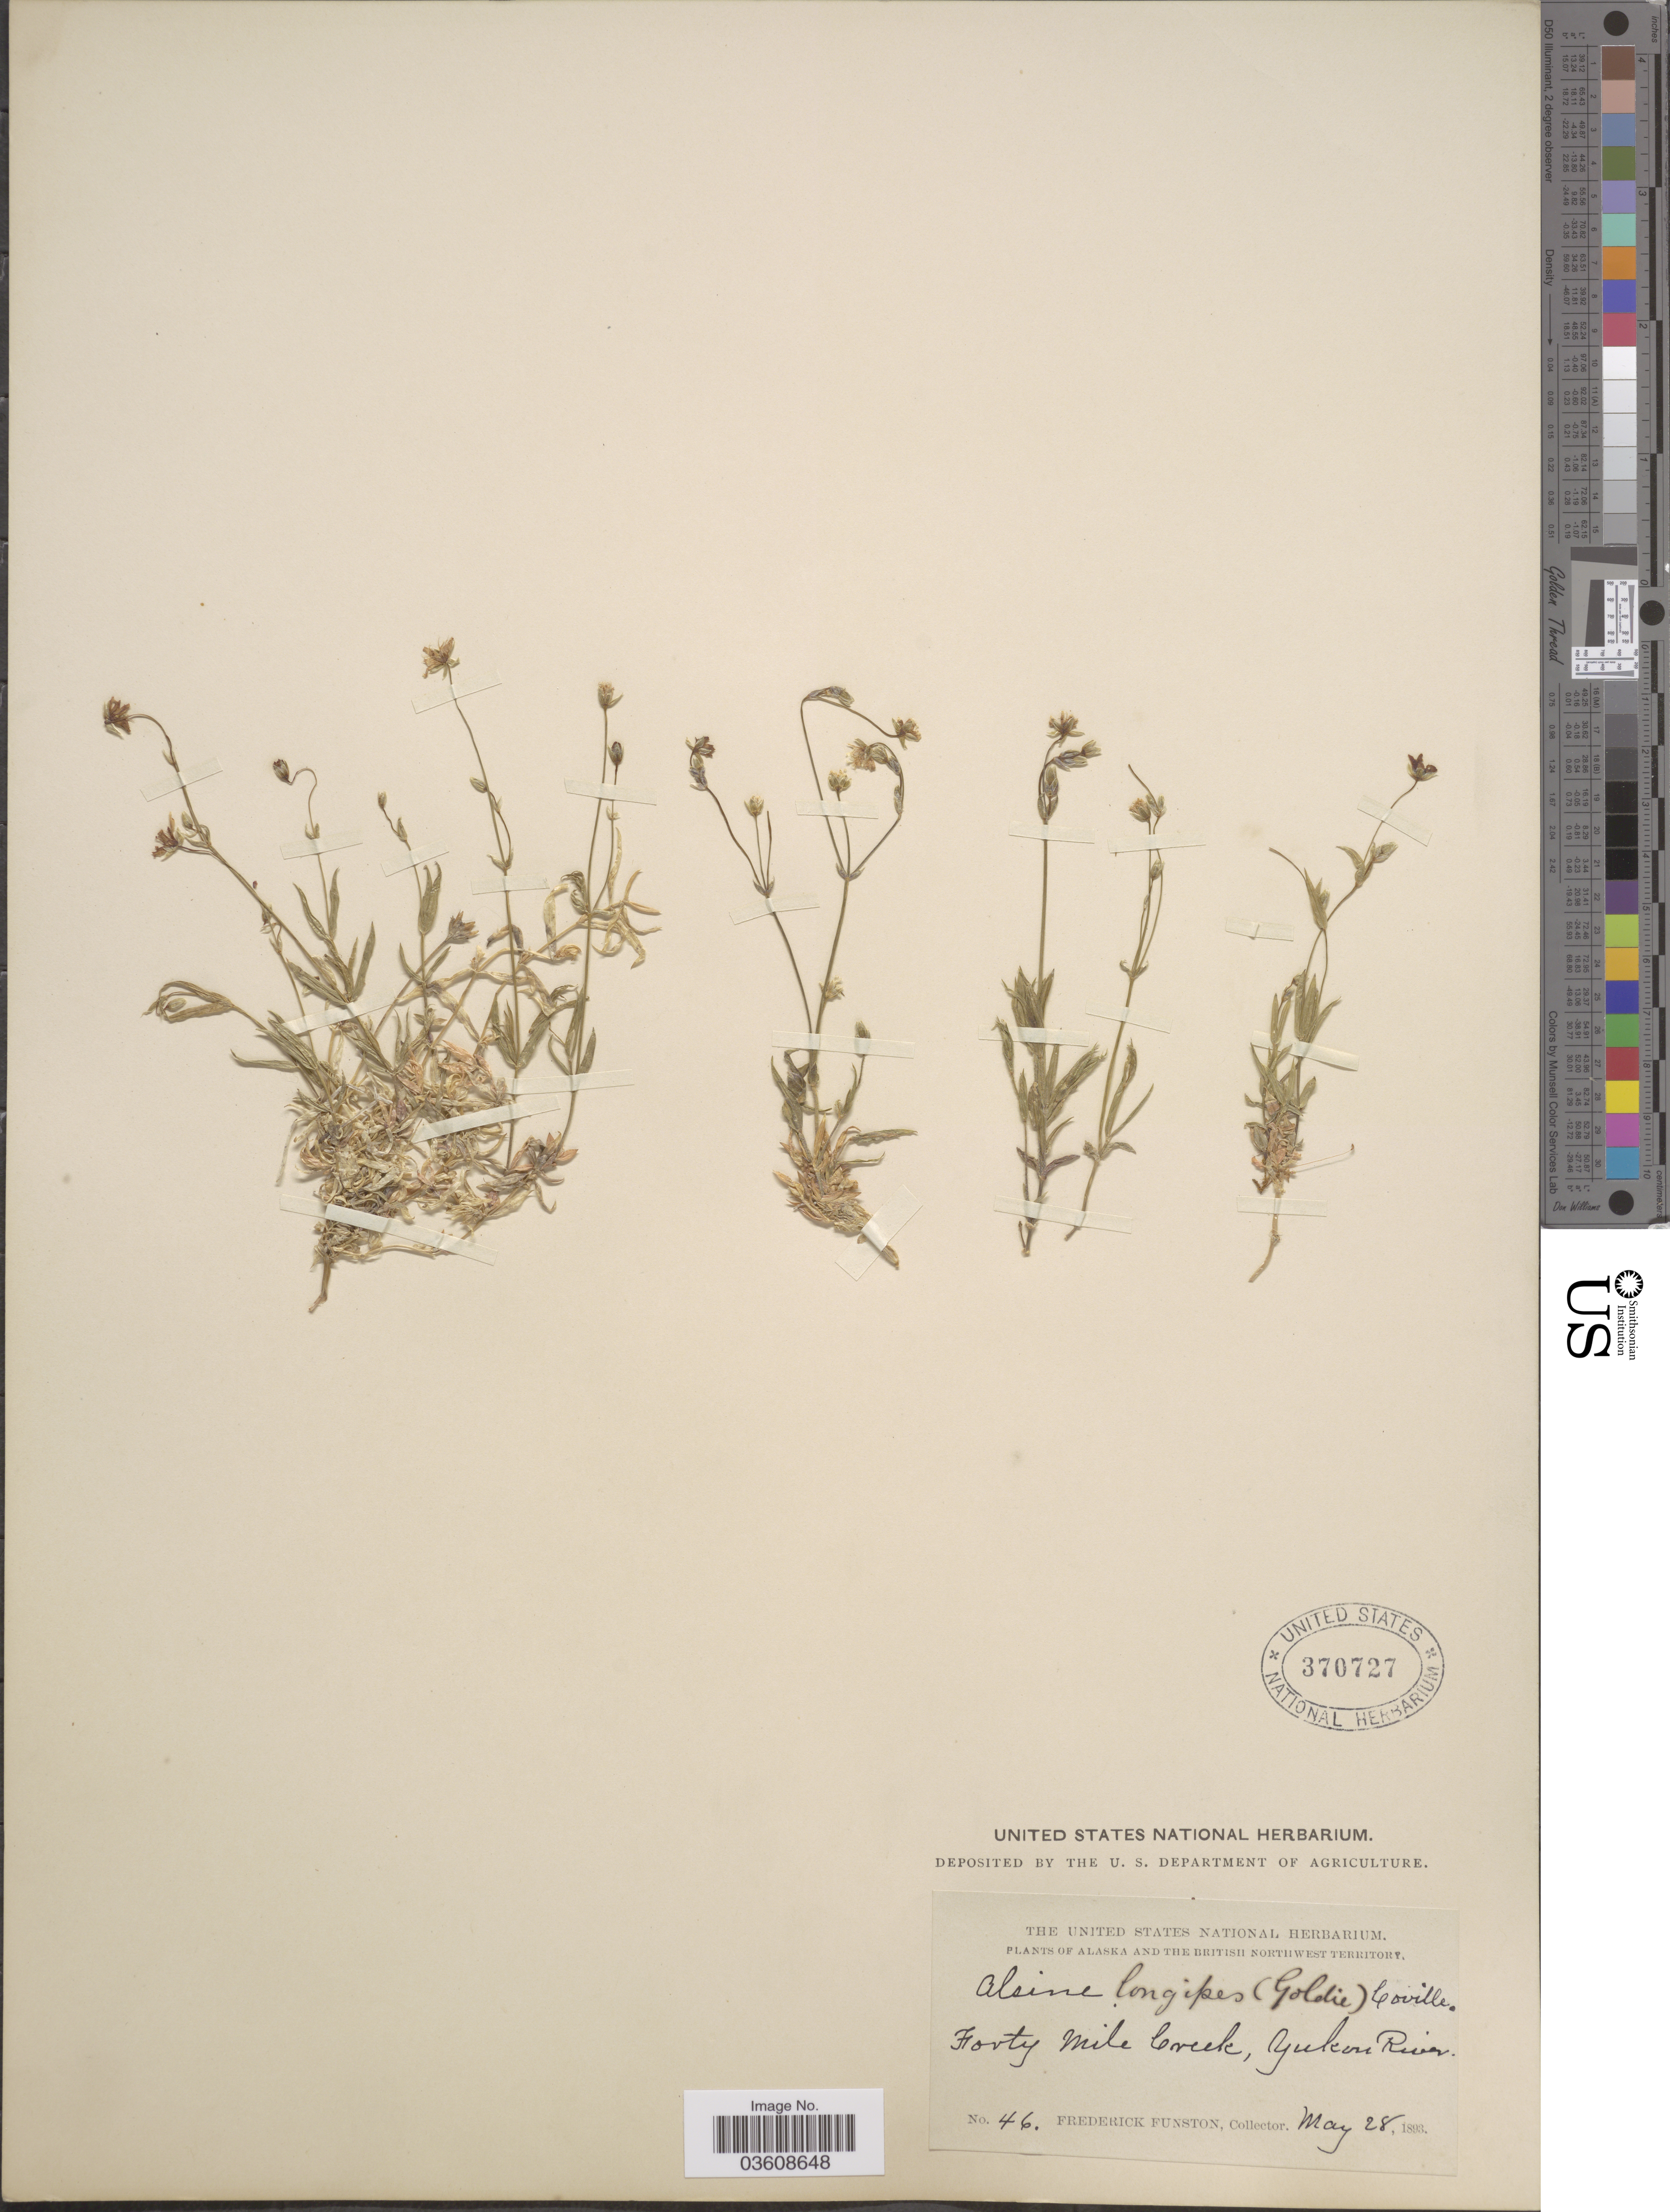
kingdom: Plantae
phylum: Tracheophyta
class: Magnoliopsida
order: Caryophyllales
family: Caryophyllaceae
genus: Stellaria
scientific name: Stellaria longipes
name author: Goldie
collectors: F. Funston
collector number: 46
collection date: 1893-05-28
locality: Alaska and the British Northwest Territory. Forty Mile Creek, Yukon River.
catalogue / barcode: US 370727